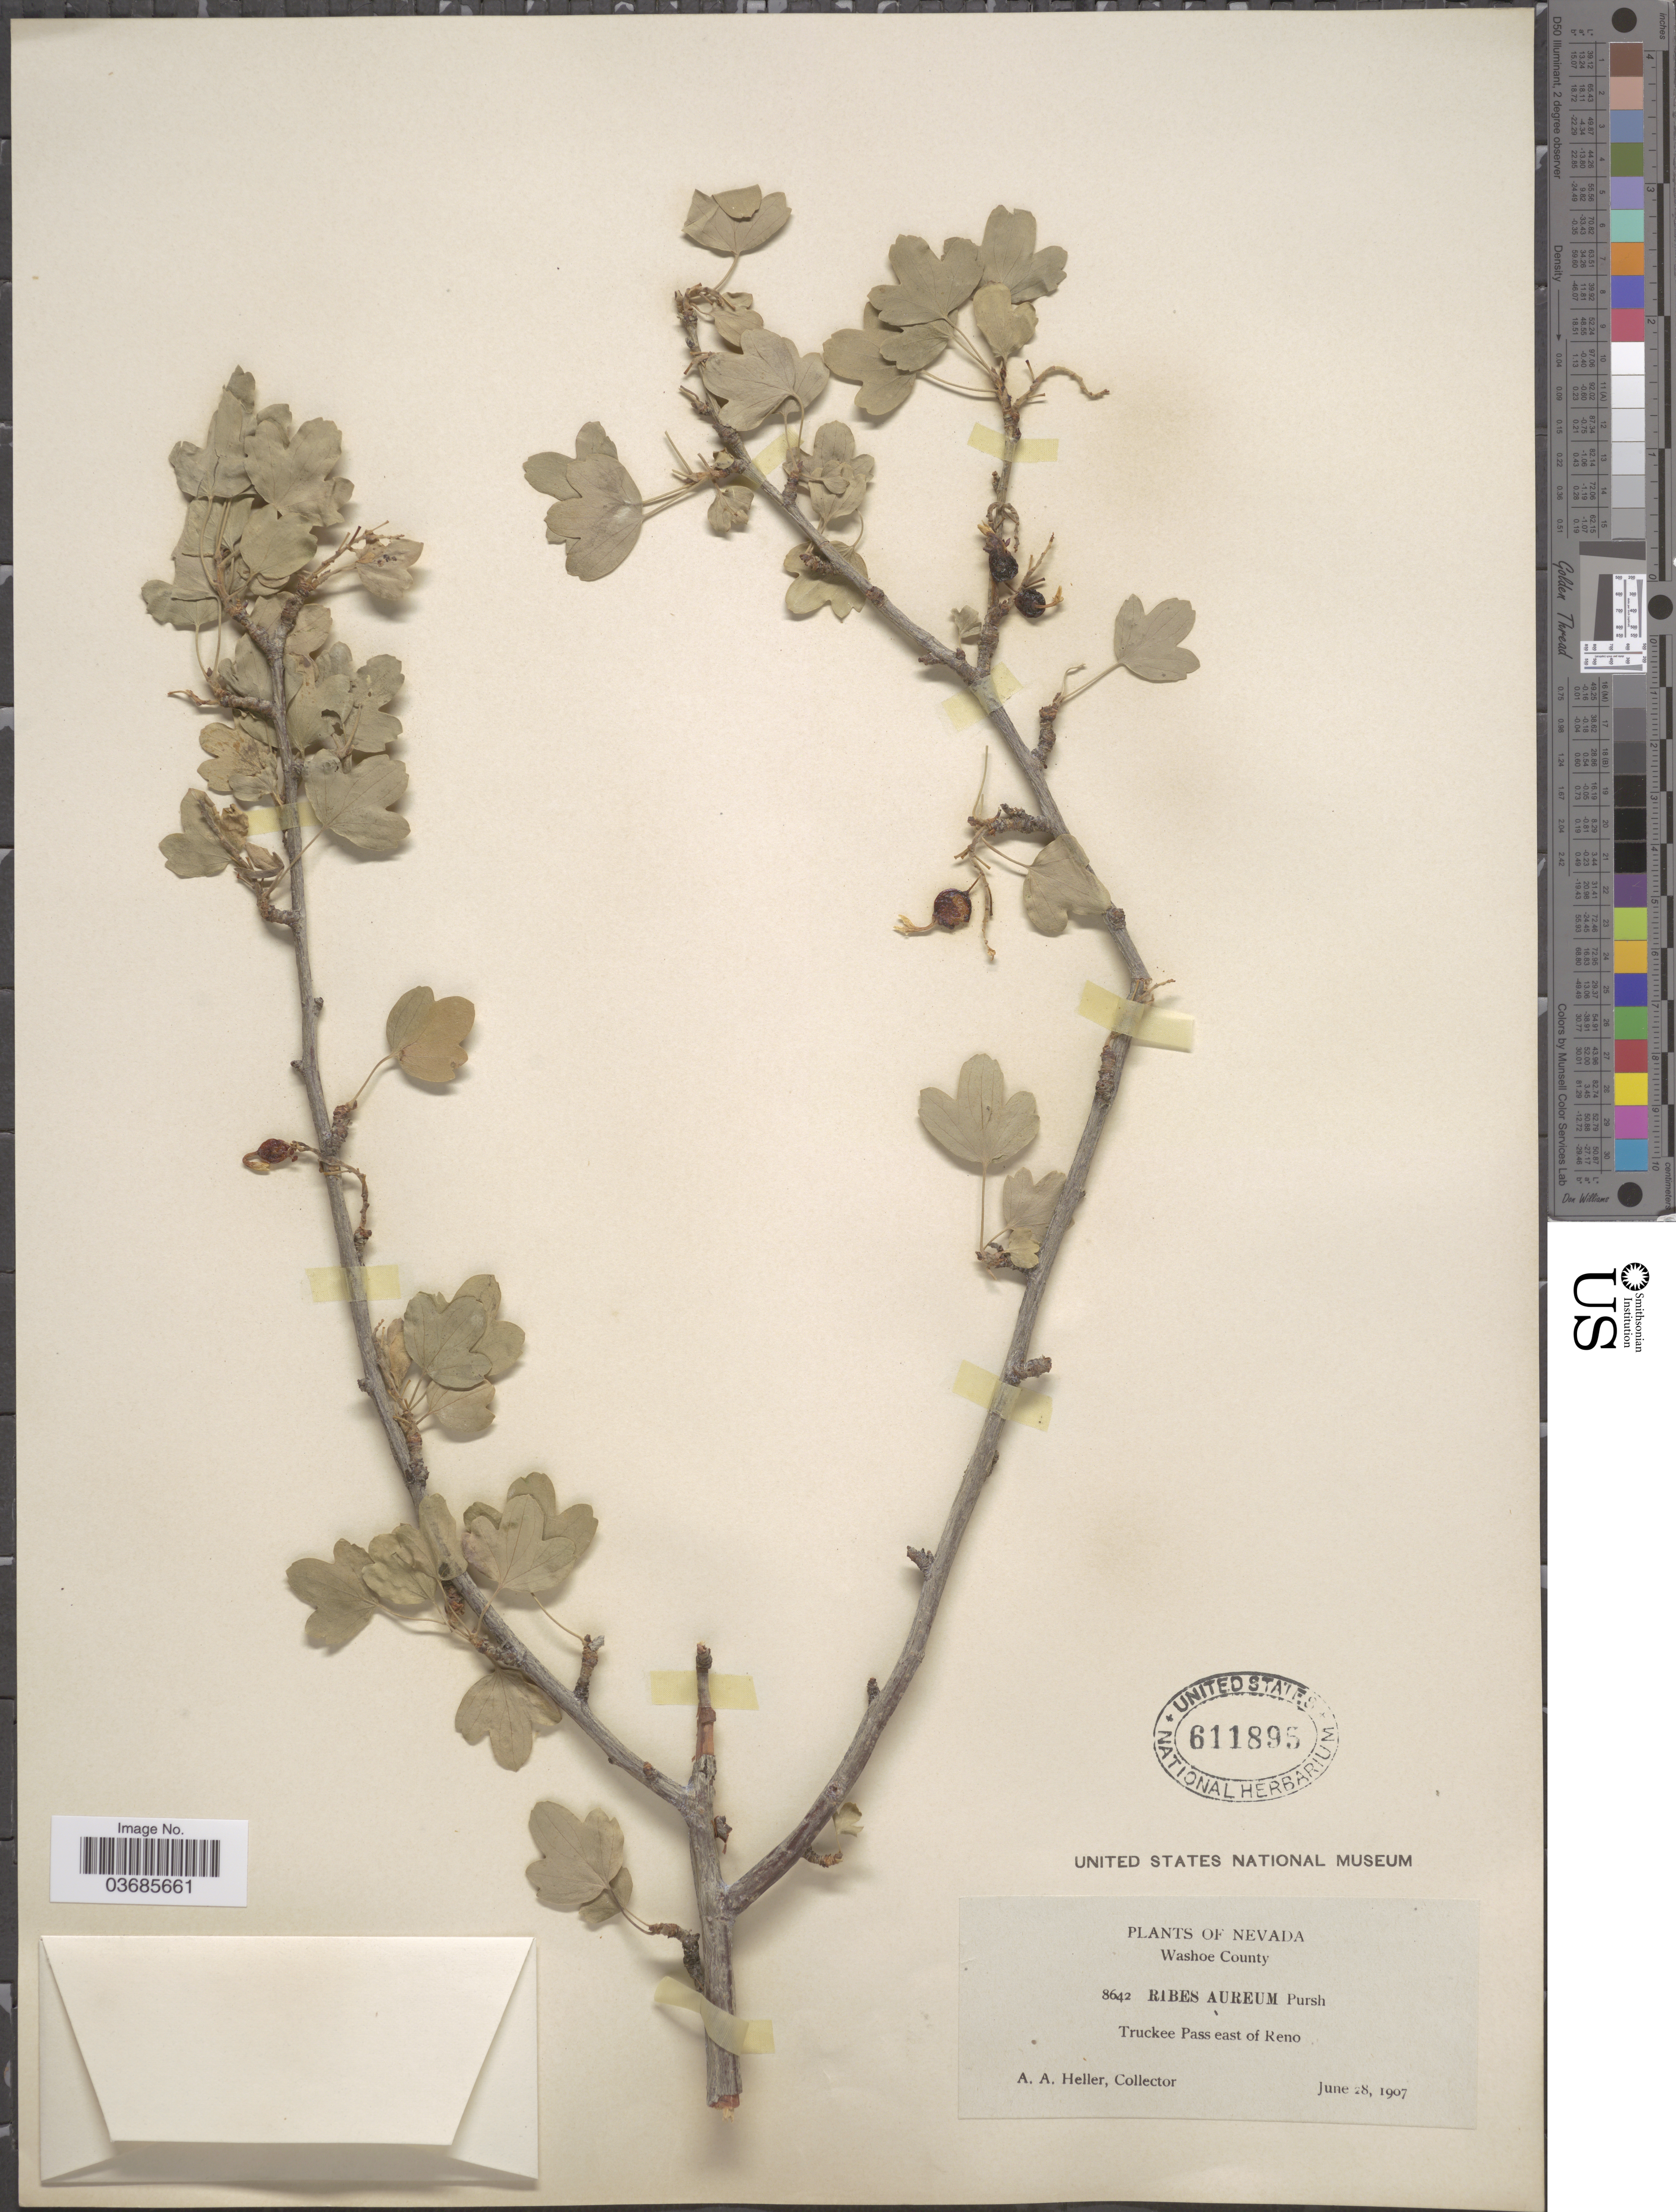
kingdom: Plantae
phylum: Tracheophyta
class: Magnoliopsida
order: Saxifragales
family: Grossulariaceae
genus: Ribes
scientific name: Ribes aureum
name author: Pursh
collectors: A. A. Heller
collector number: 8642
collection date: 1907-06-28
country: United States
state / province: Nevada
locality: Washoe County. Truckee Pass east of Reno.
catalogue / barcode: US 611895